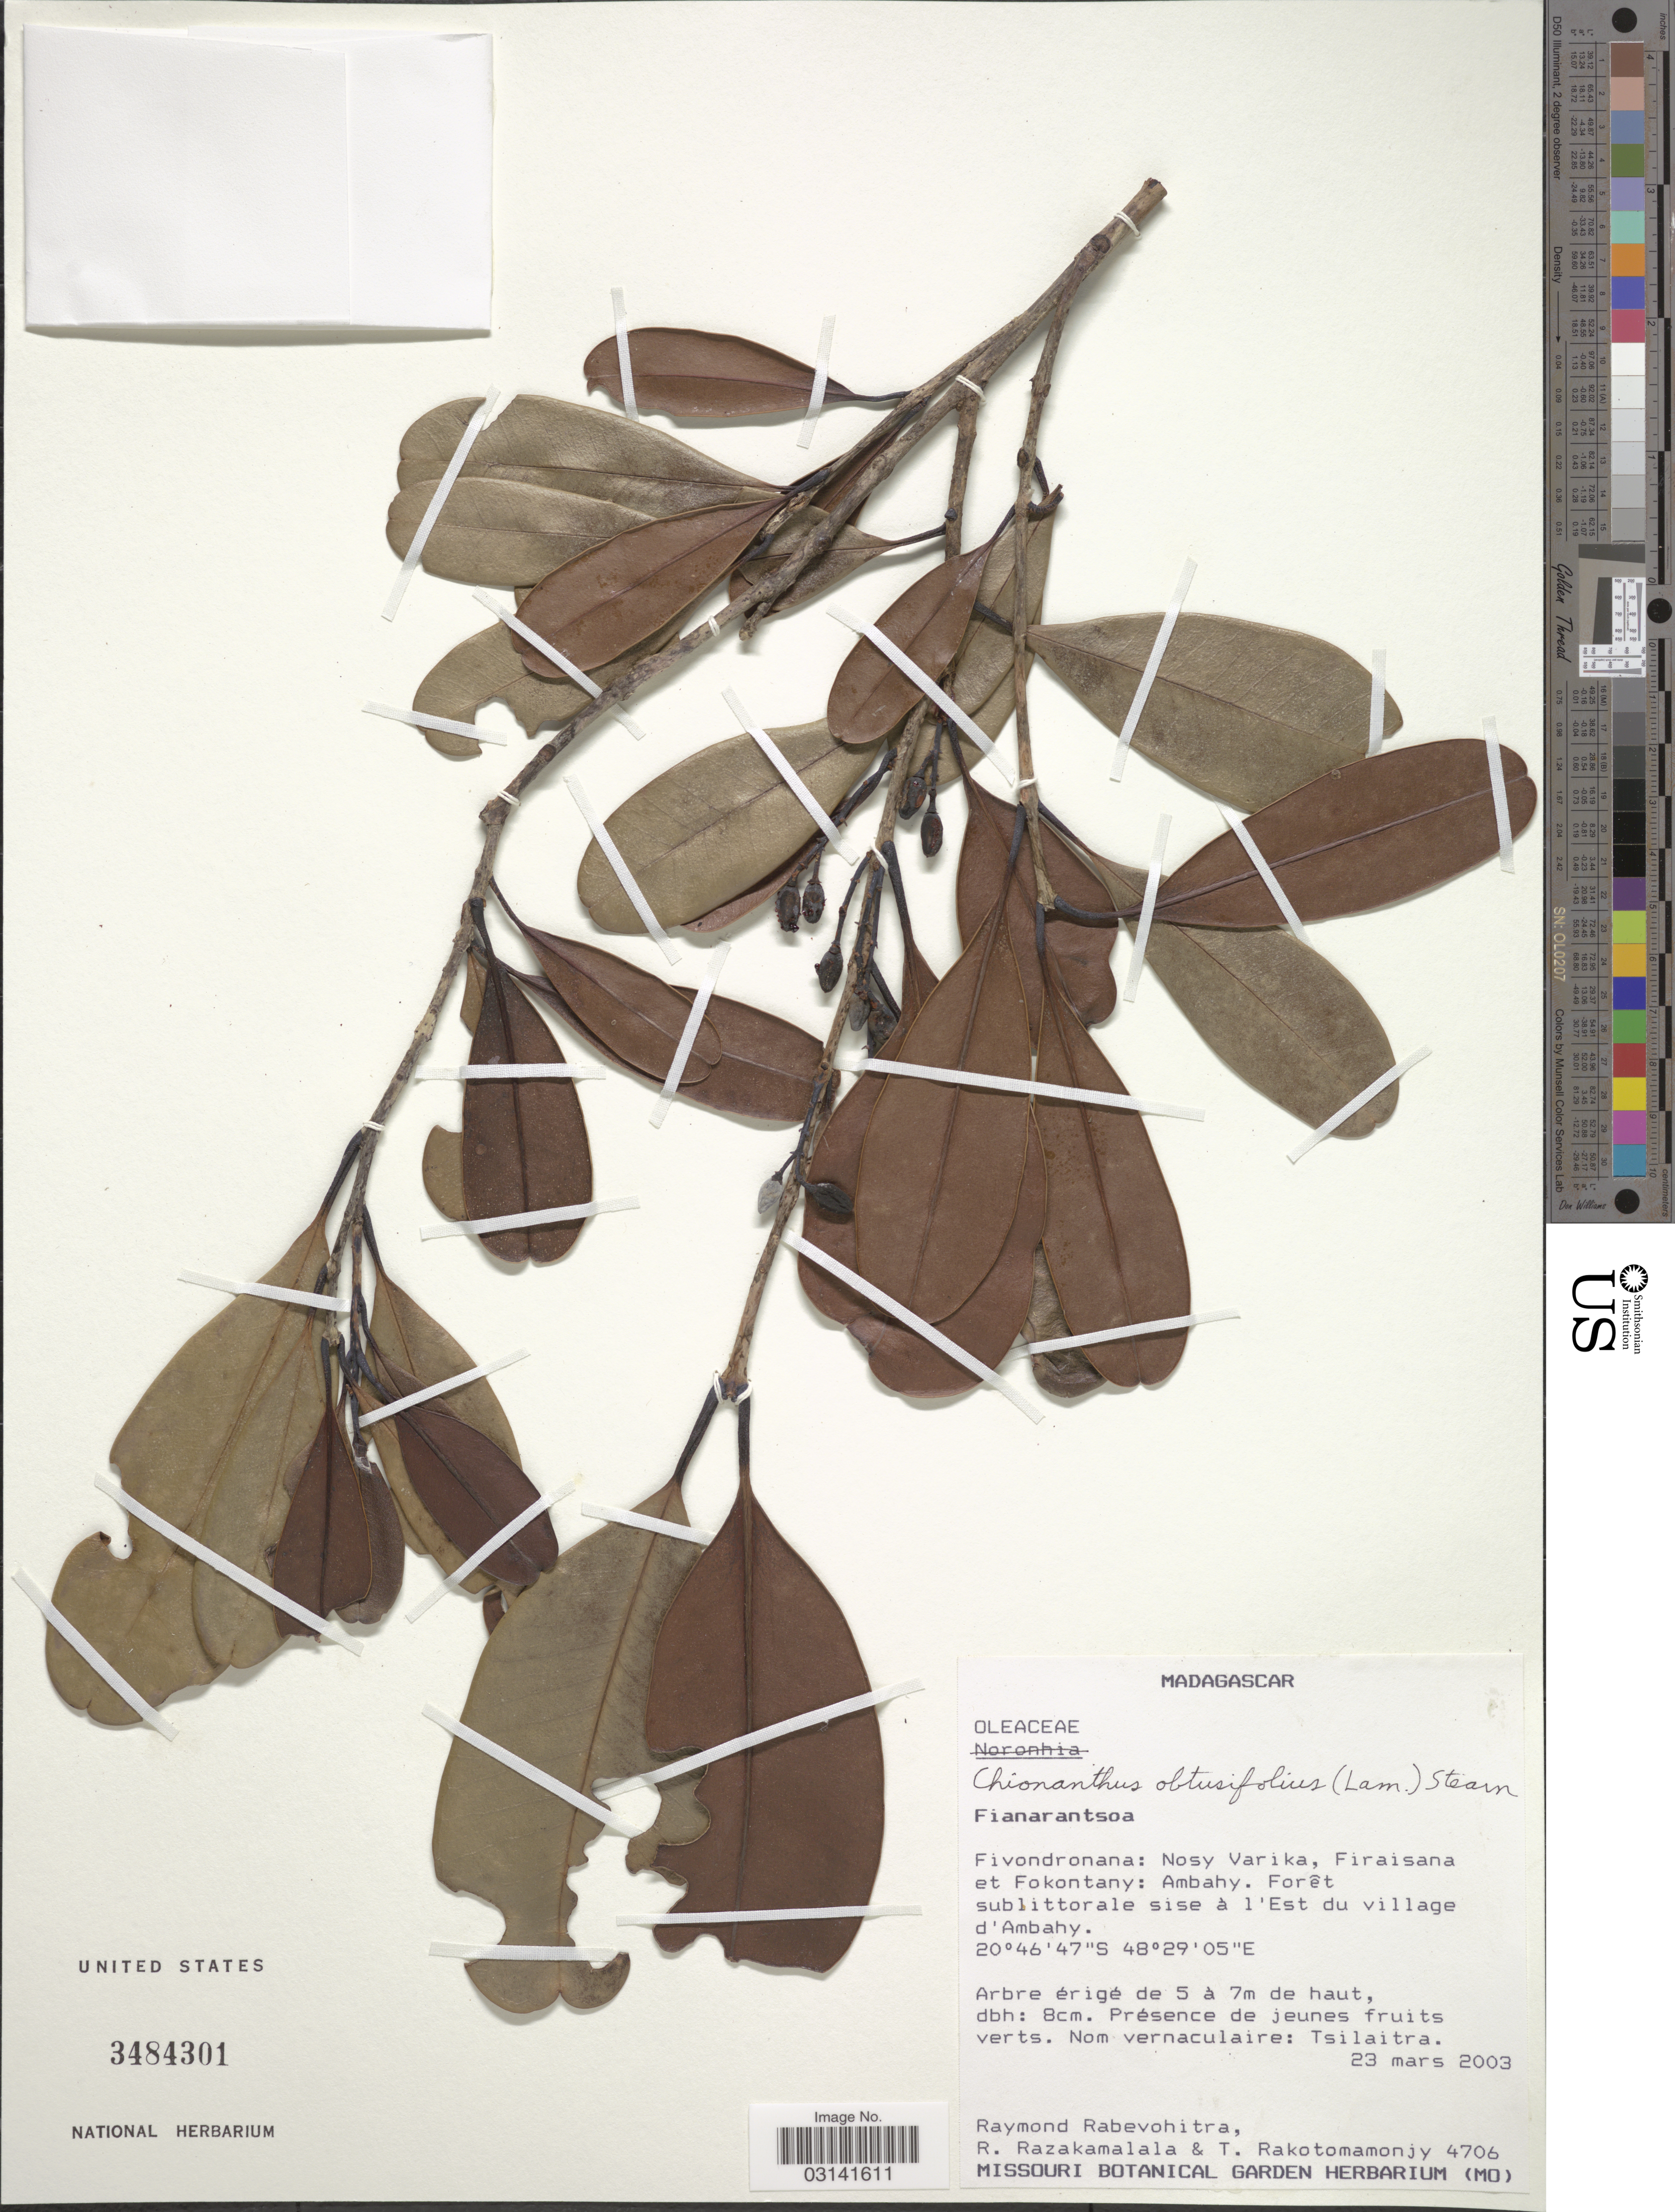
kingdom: Plantae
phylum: Tracheophyta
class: Magnoliopsida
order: Lamiales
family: Oleaceae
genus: Chionanthus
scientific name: Chionanthus obtusifolius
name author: (Lam.) Stearn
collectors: R. Rabevohitra, R. Razakamalala & T. Rakotomamonjy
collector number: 4706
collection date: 2003-03-23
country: Madagascar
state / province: Vatovavy Fitovinany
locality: Fivondronana: Nosy Varika, Firaisana et Fokontany: Ambahy. Forêt sublittorale sise à l'Est du village d'Ambahy.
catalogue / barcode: US 3484301